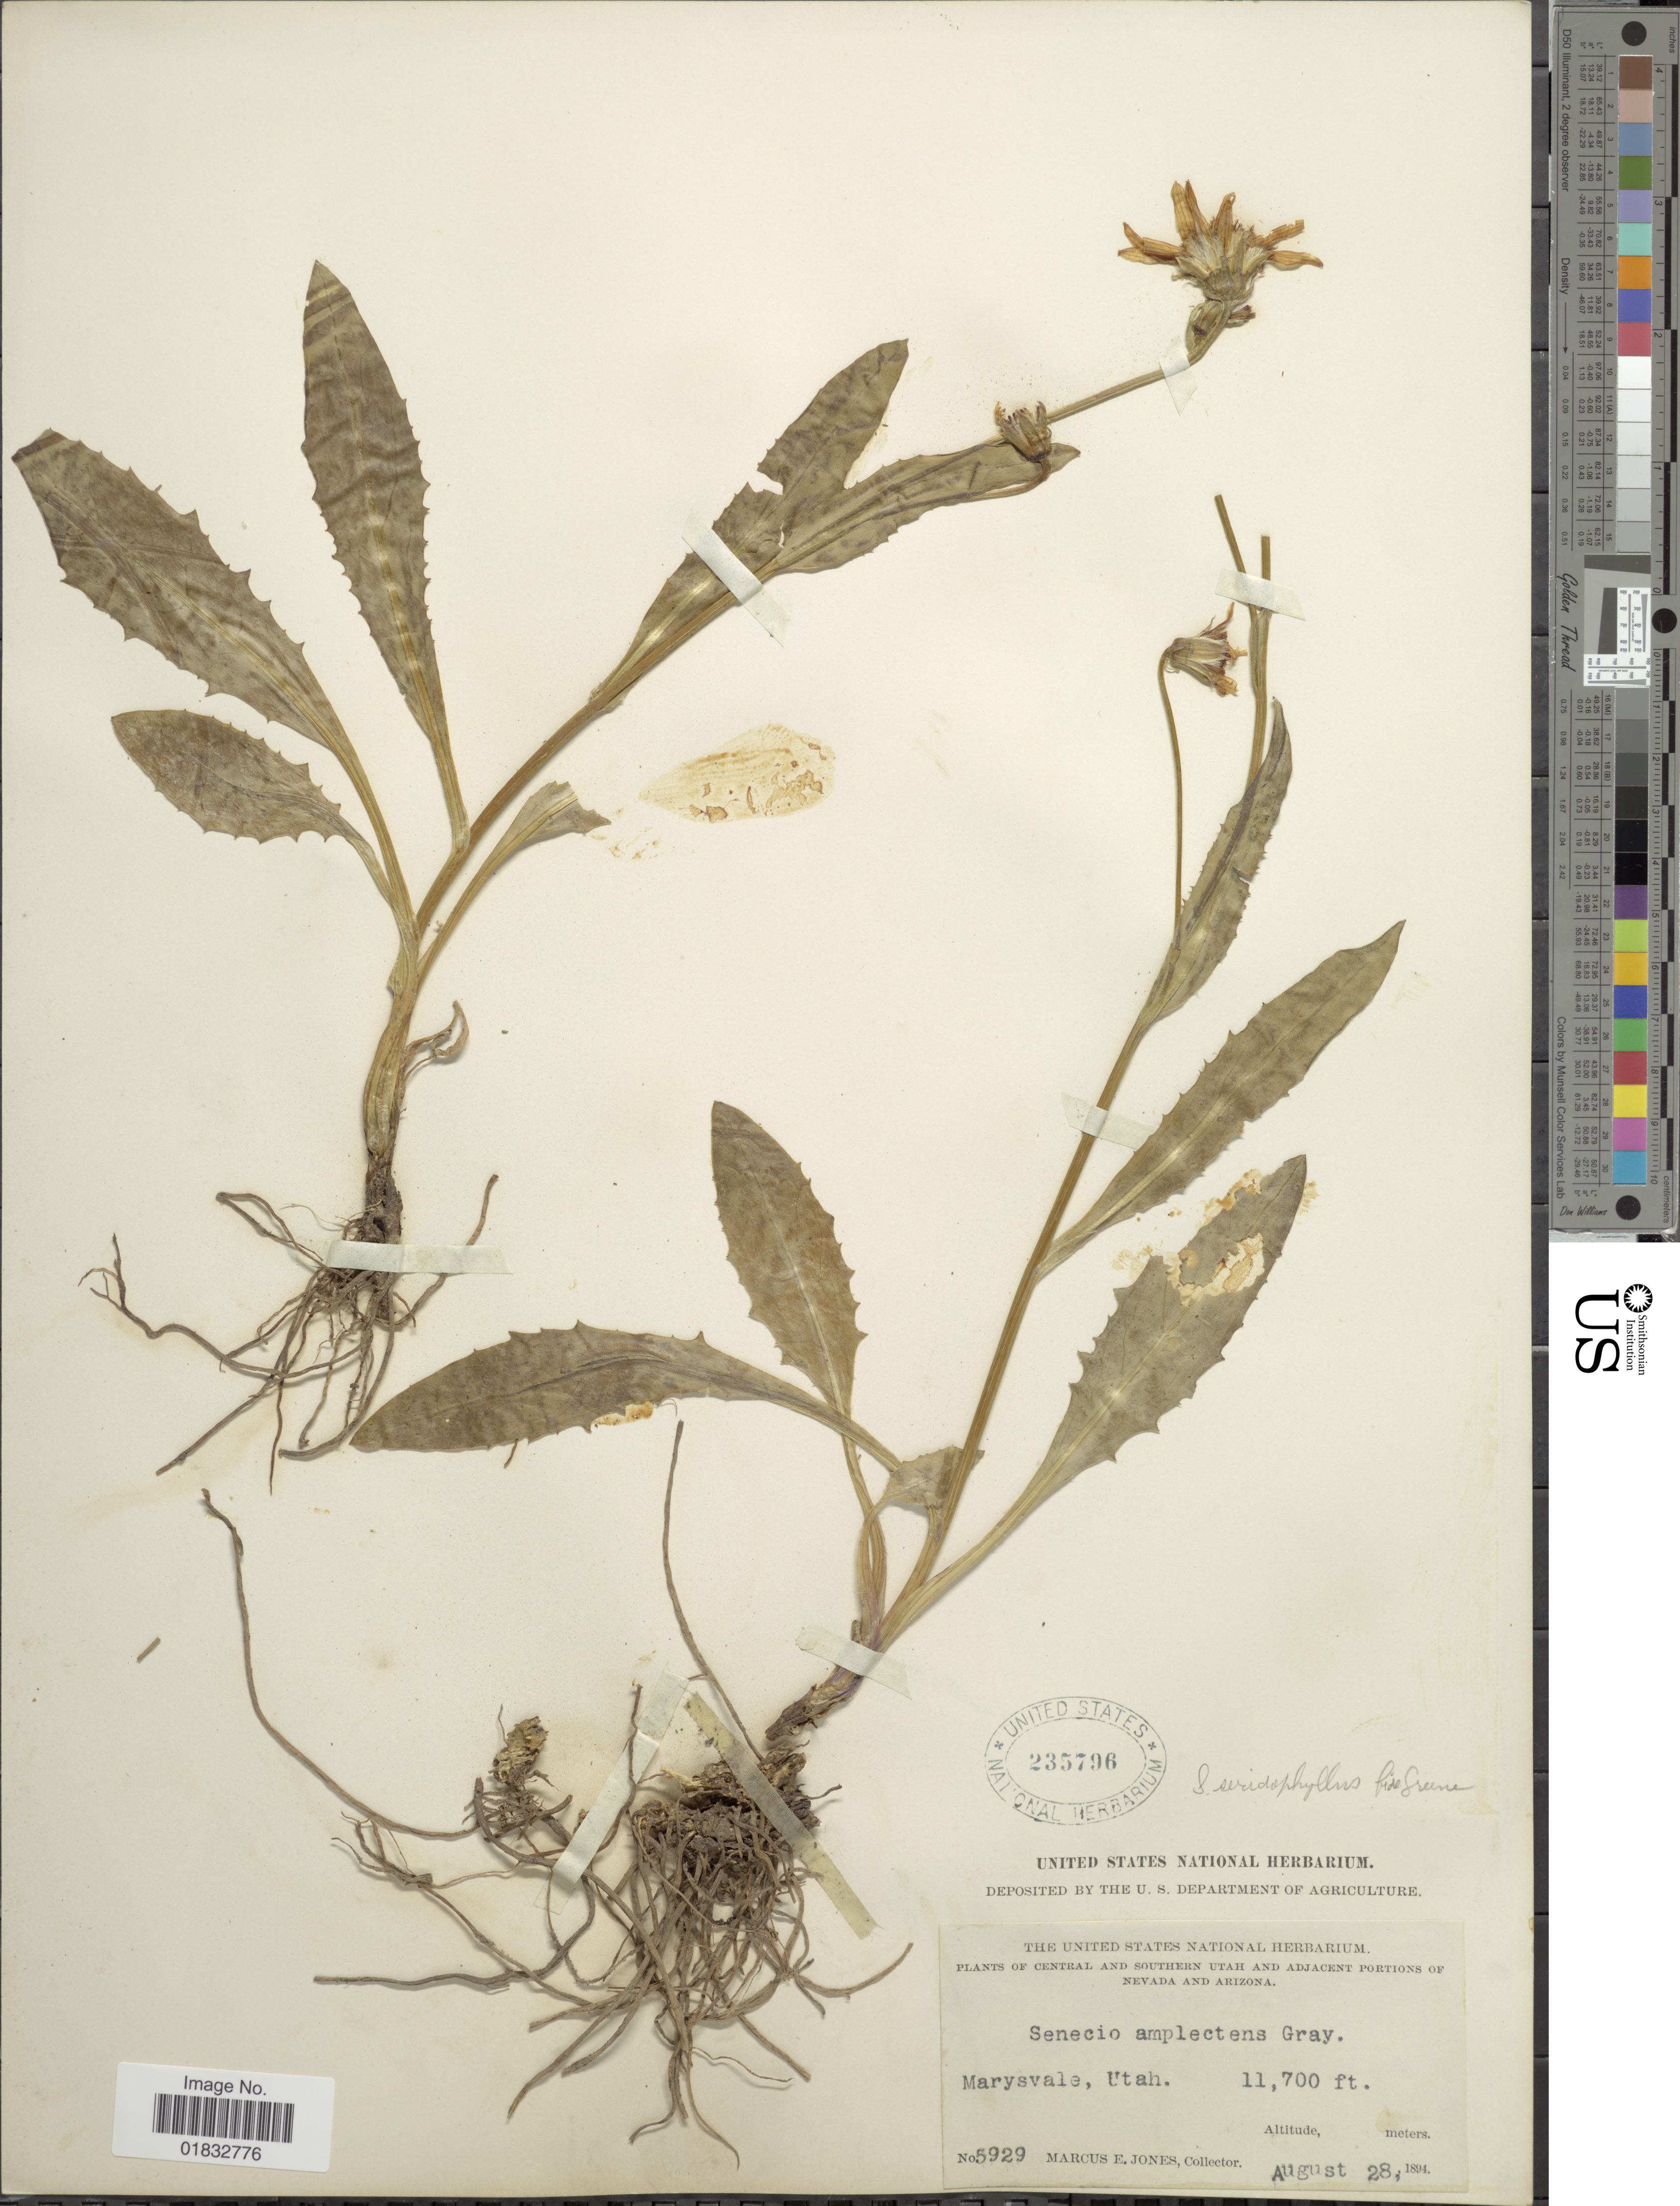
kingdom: Plantae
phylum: Tracheophyta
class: Magnoliopsida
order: Asterales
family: Asteraceae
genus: Senecio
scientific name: Senecio amplectens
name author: A. Gray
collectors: M. E. Jones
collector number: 5929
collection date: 1894-08-28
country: United States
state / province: Utah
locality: Central and Southern Utah and Adjacent portions of Nevada and Arizona, Marysvale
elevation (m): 3566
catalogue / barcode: US 235796